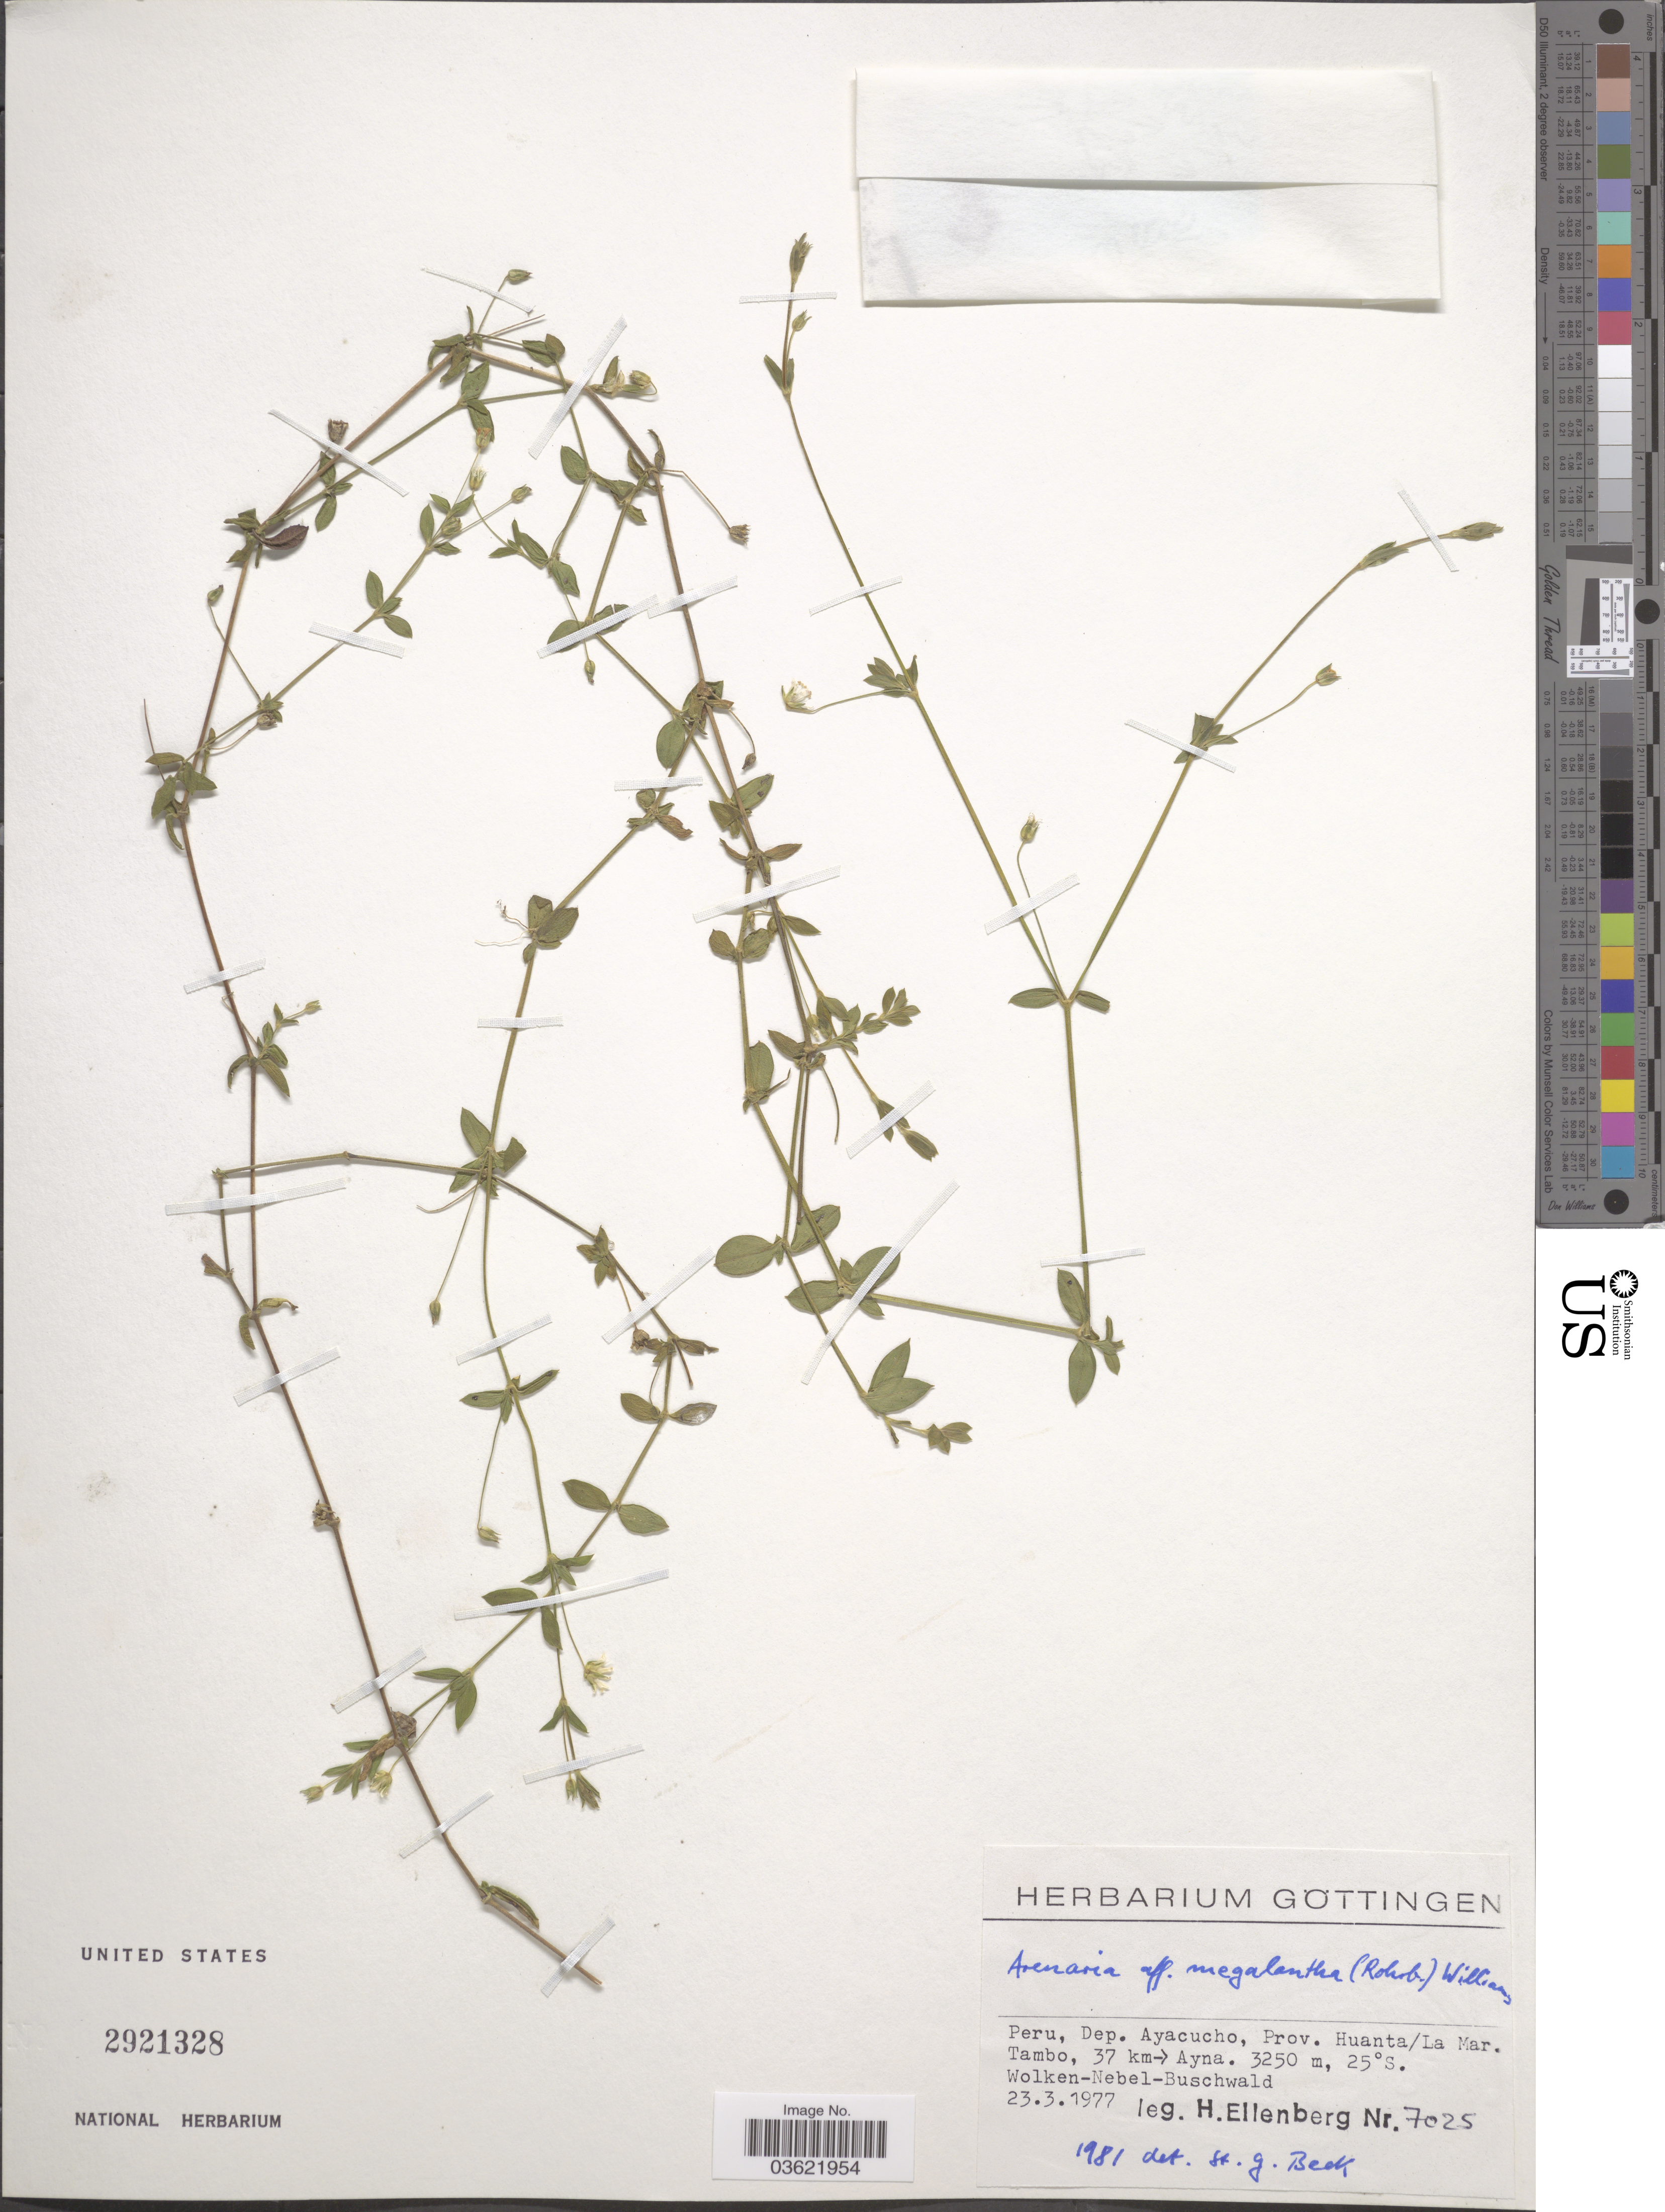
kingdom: Plantae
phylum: Tracheophyta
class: Magnoliopsida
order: Caryophyllales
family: Caryophyllaceae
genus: Arenaria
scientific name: Arenaria megalantha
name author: (Rohrb.) F.N. Williams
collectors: H. Ellenberg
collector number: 7025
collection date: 1977-03-23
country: Peru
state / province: Ayacucho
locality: Dep. Ayacucho, Prov. Huanta/La Mar. Tambo, 37 km -> Ayna. Wolken-Nebel-Buschwald [unsure placement].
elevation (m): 3250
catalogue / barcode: US 2921328